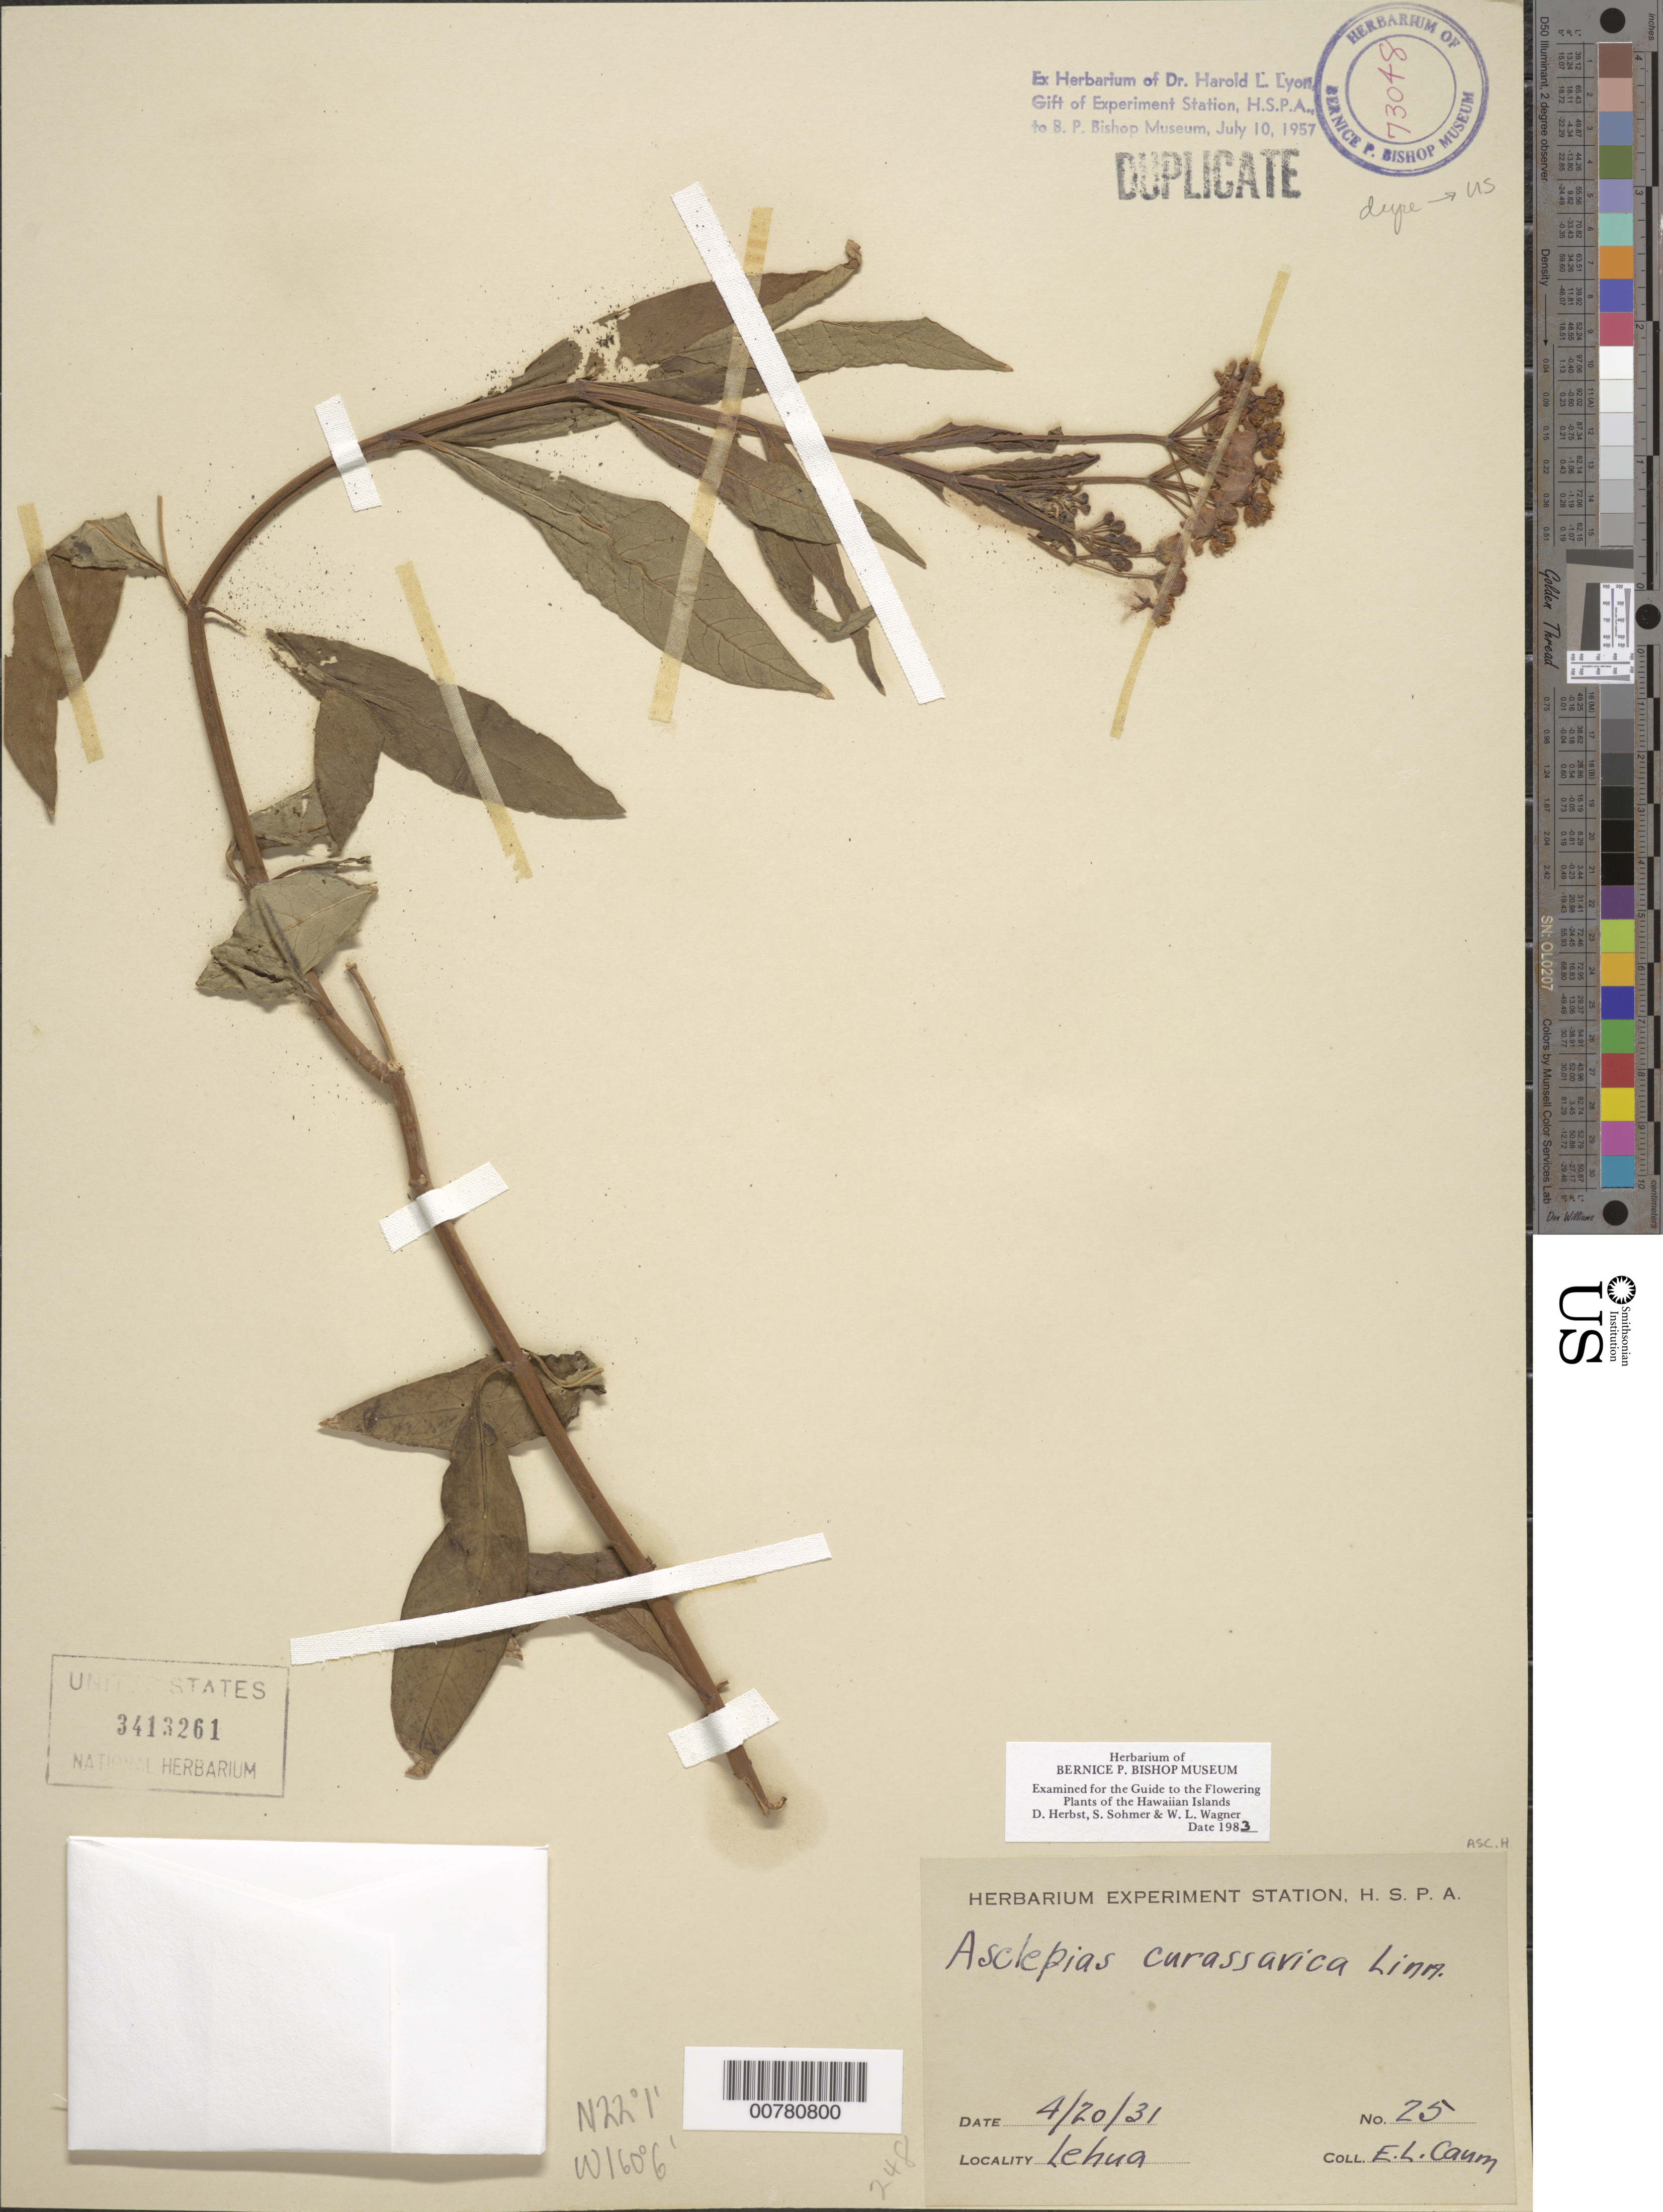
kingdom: Plantae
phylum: Tracheophyta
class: Magnoliopsida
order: Gentianales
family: Apocynaceae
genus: Asclepias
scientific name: Asclepias curassavica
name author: L.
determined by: Wagner, W. L.; Herbst, D. R.; Sohmer, S. H.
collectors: E. L. Caum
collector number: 25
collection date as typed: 20 Apr 1931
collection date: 1931-04-20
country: United States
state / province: Hawaii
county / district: Kauai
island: Lehua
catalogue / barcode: US 3413261